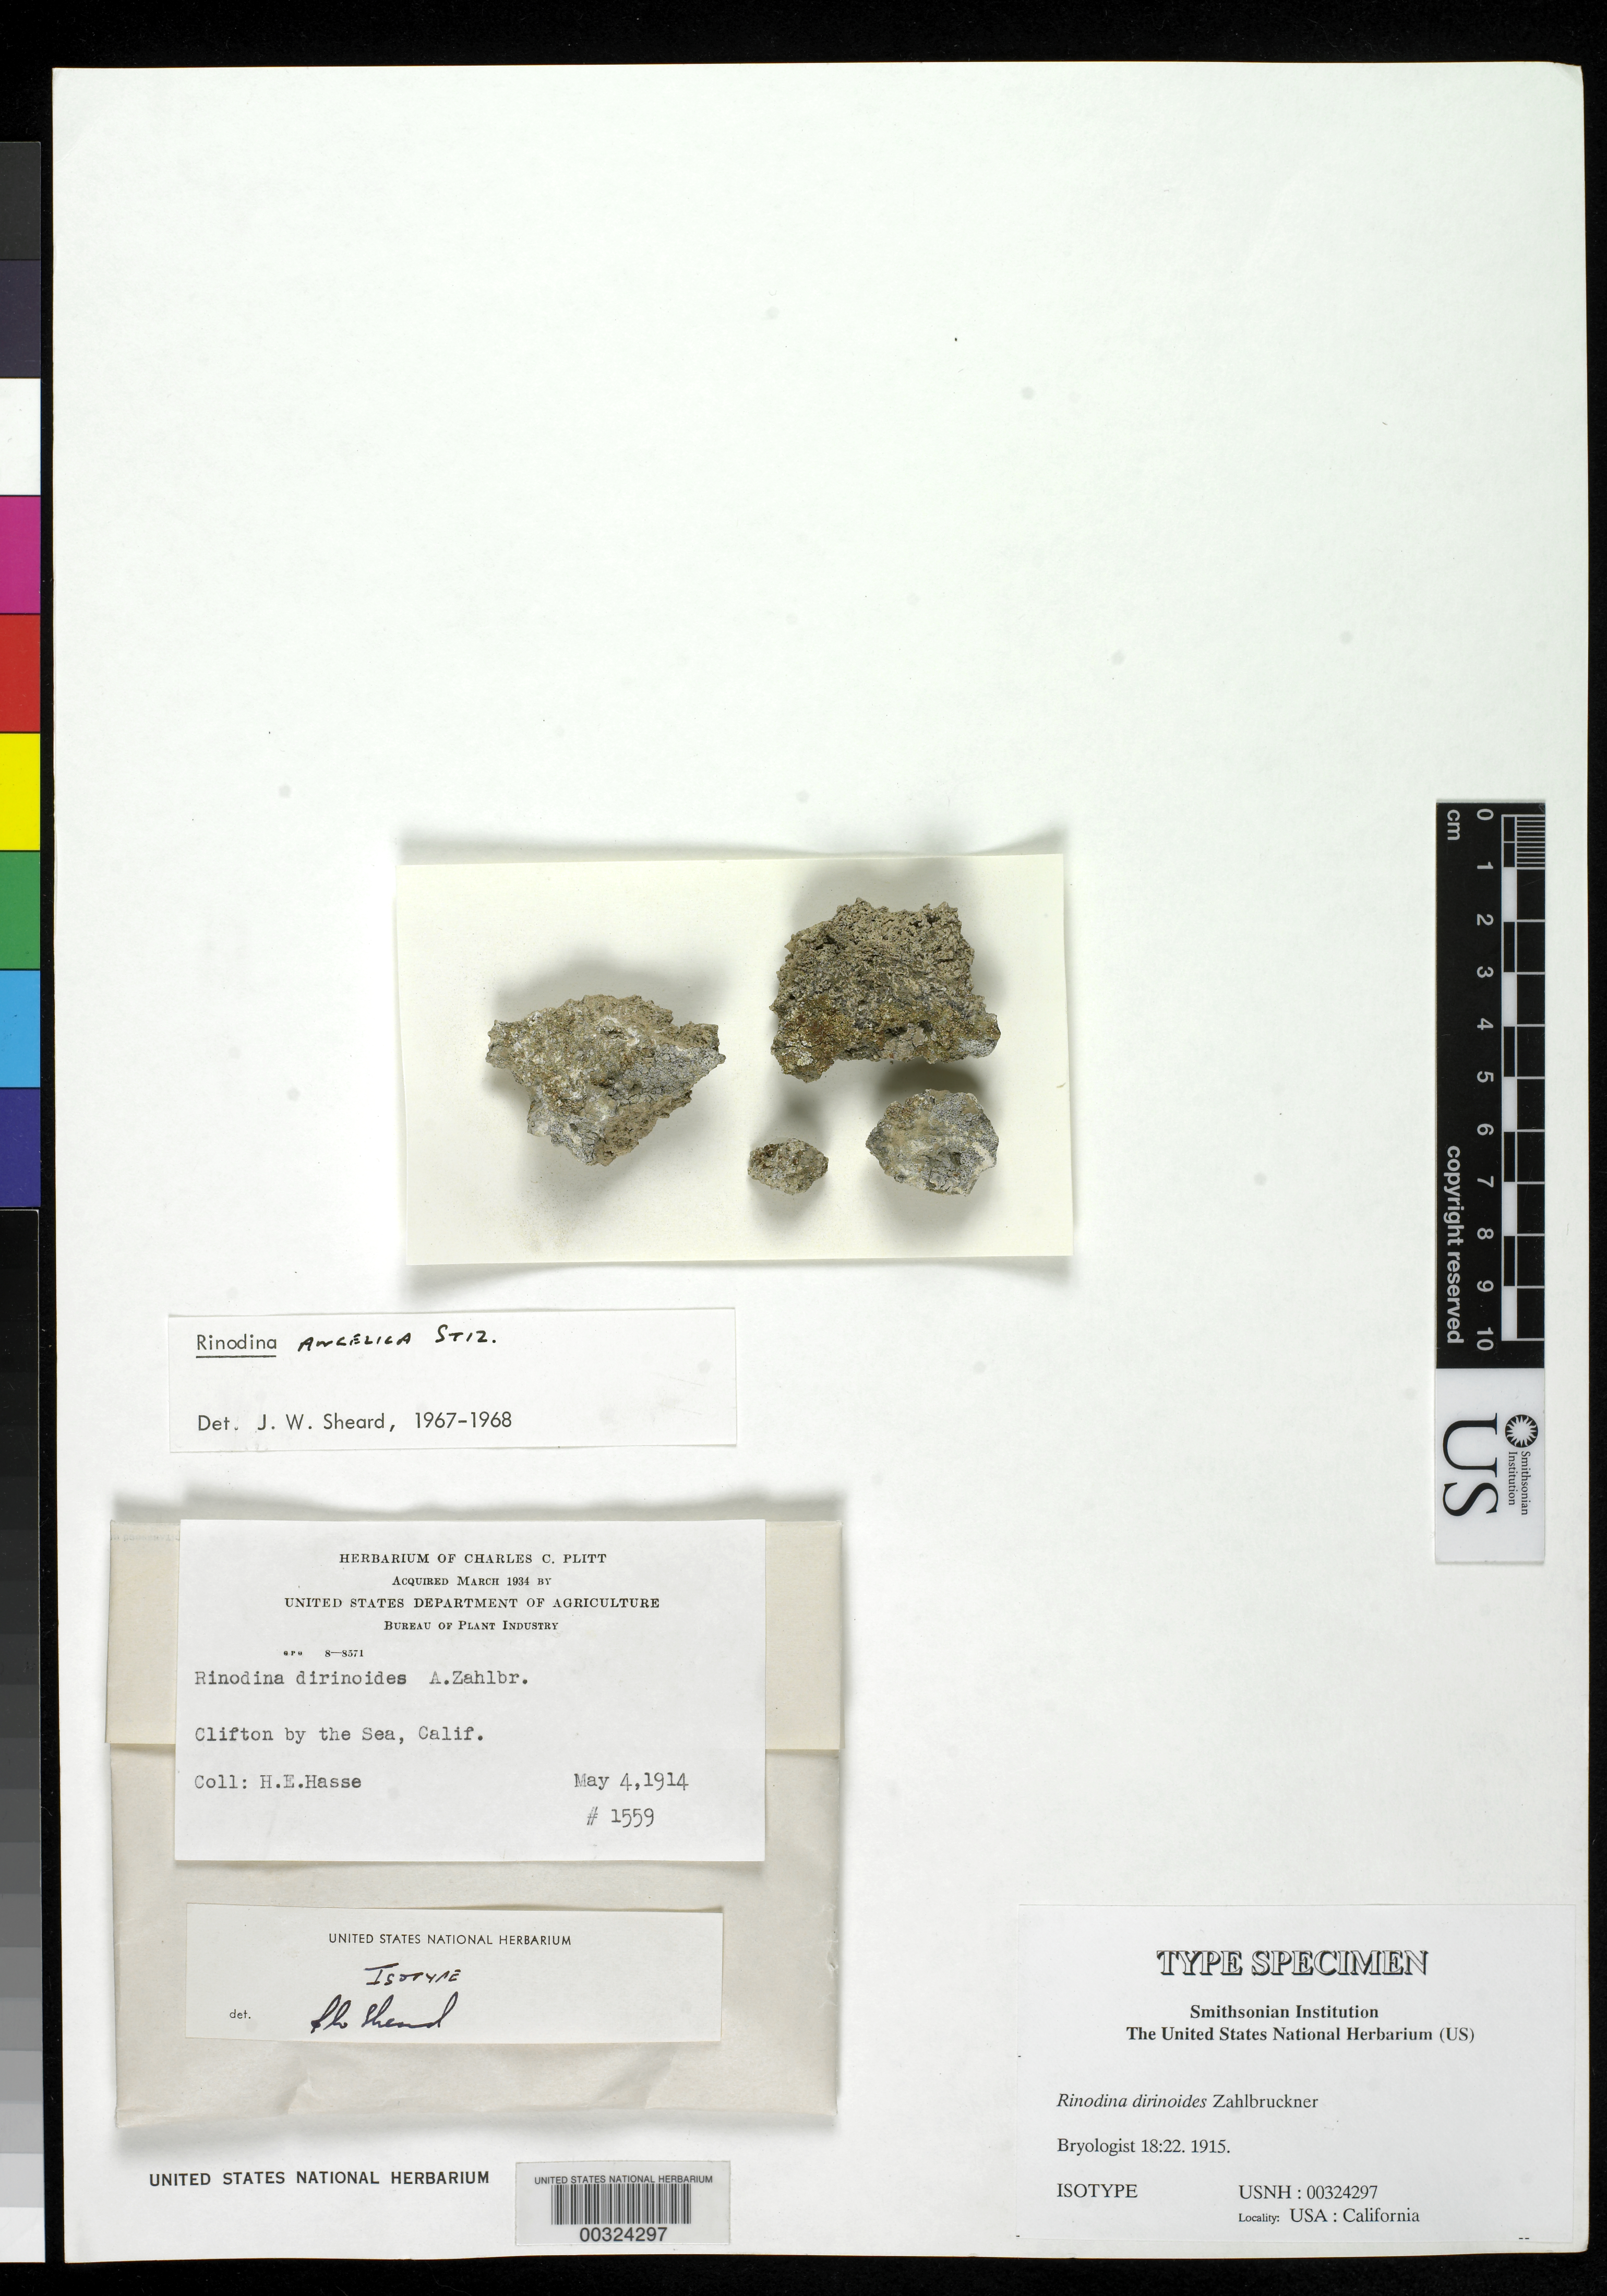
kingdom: Fungi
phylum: Ascomycota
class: Lecanoromycetes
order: Caliciales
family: Physciaceae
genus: Rinodina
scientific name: Rinodina dirinoides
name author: Zahlbr.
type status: Possible Isotype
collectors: H. E. Hasse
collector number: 1559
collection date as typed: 04 May 1914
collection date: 1914-05-04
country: United States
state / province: California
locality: Clifton by the Sea.